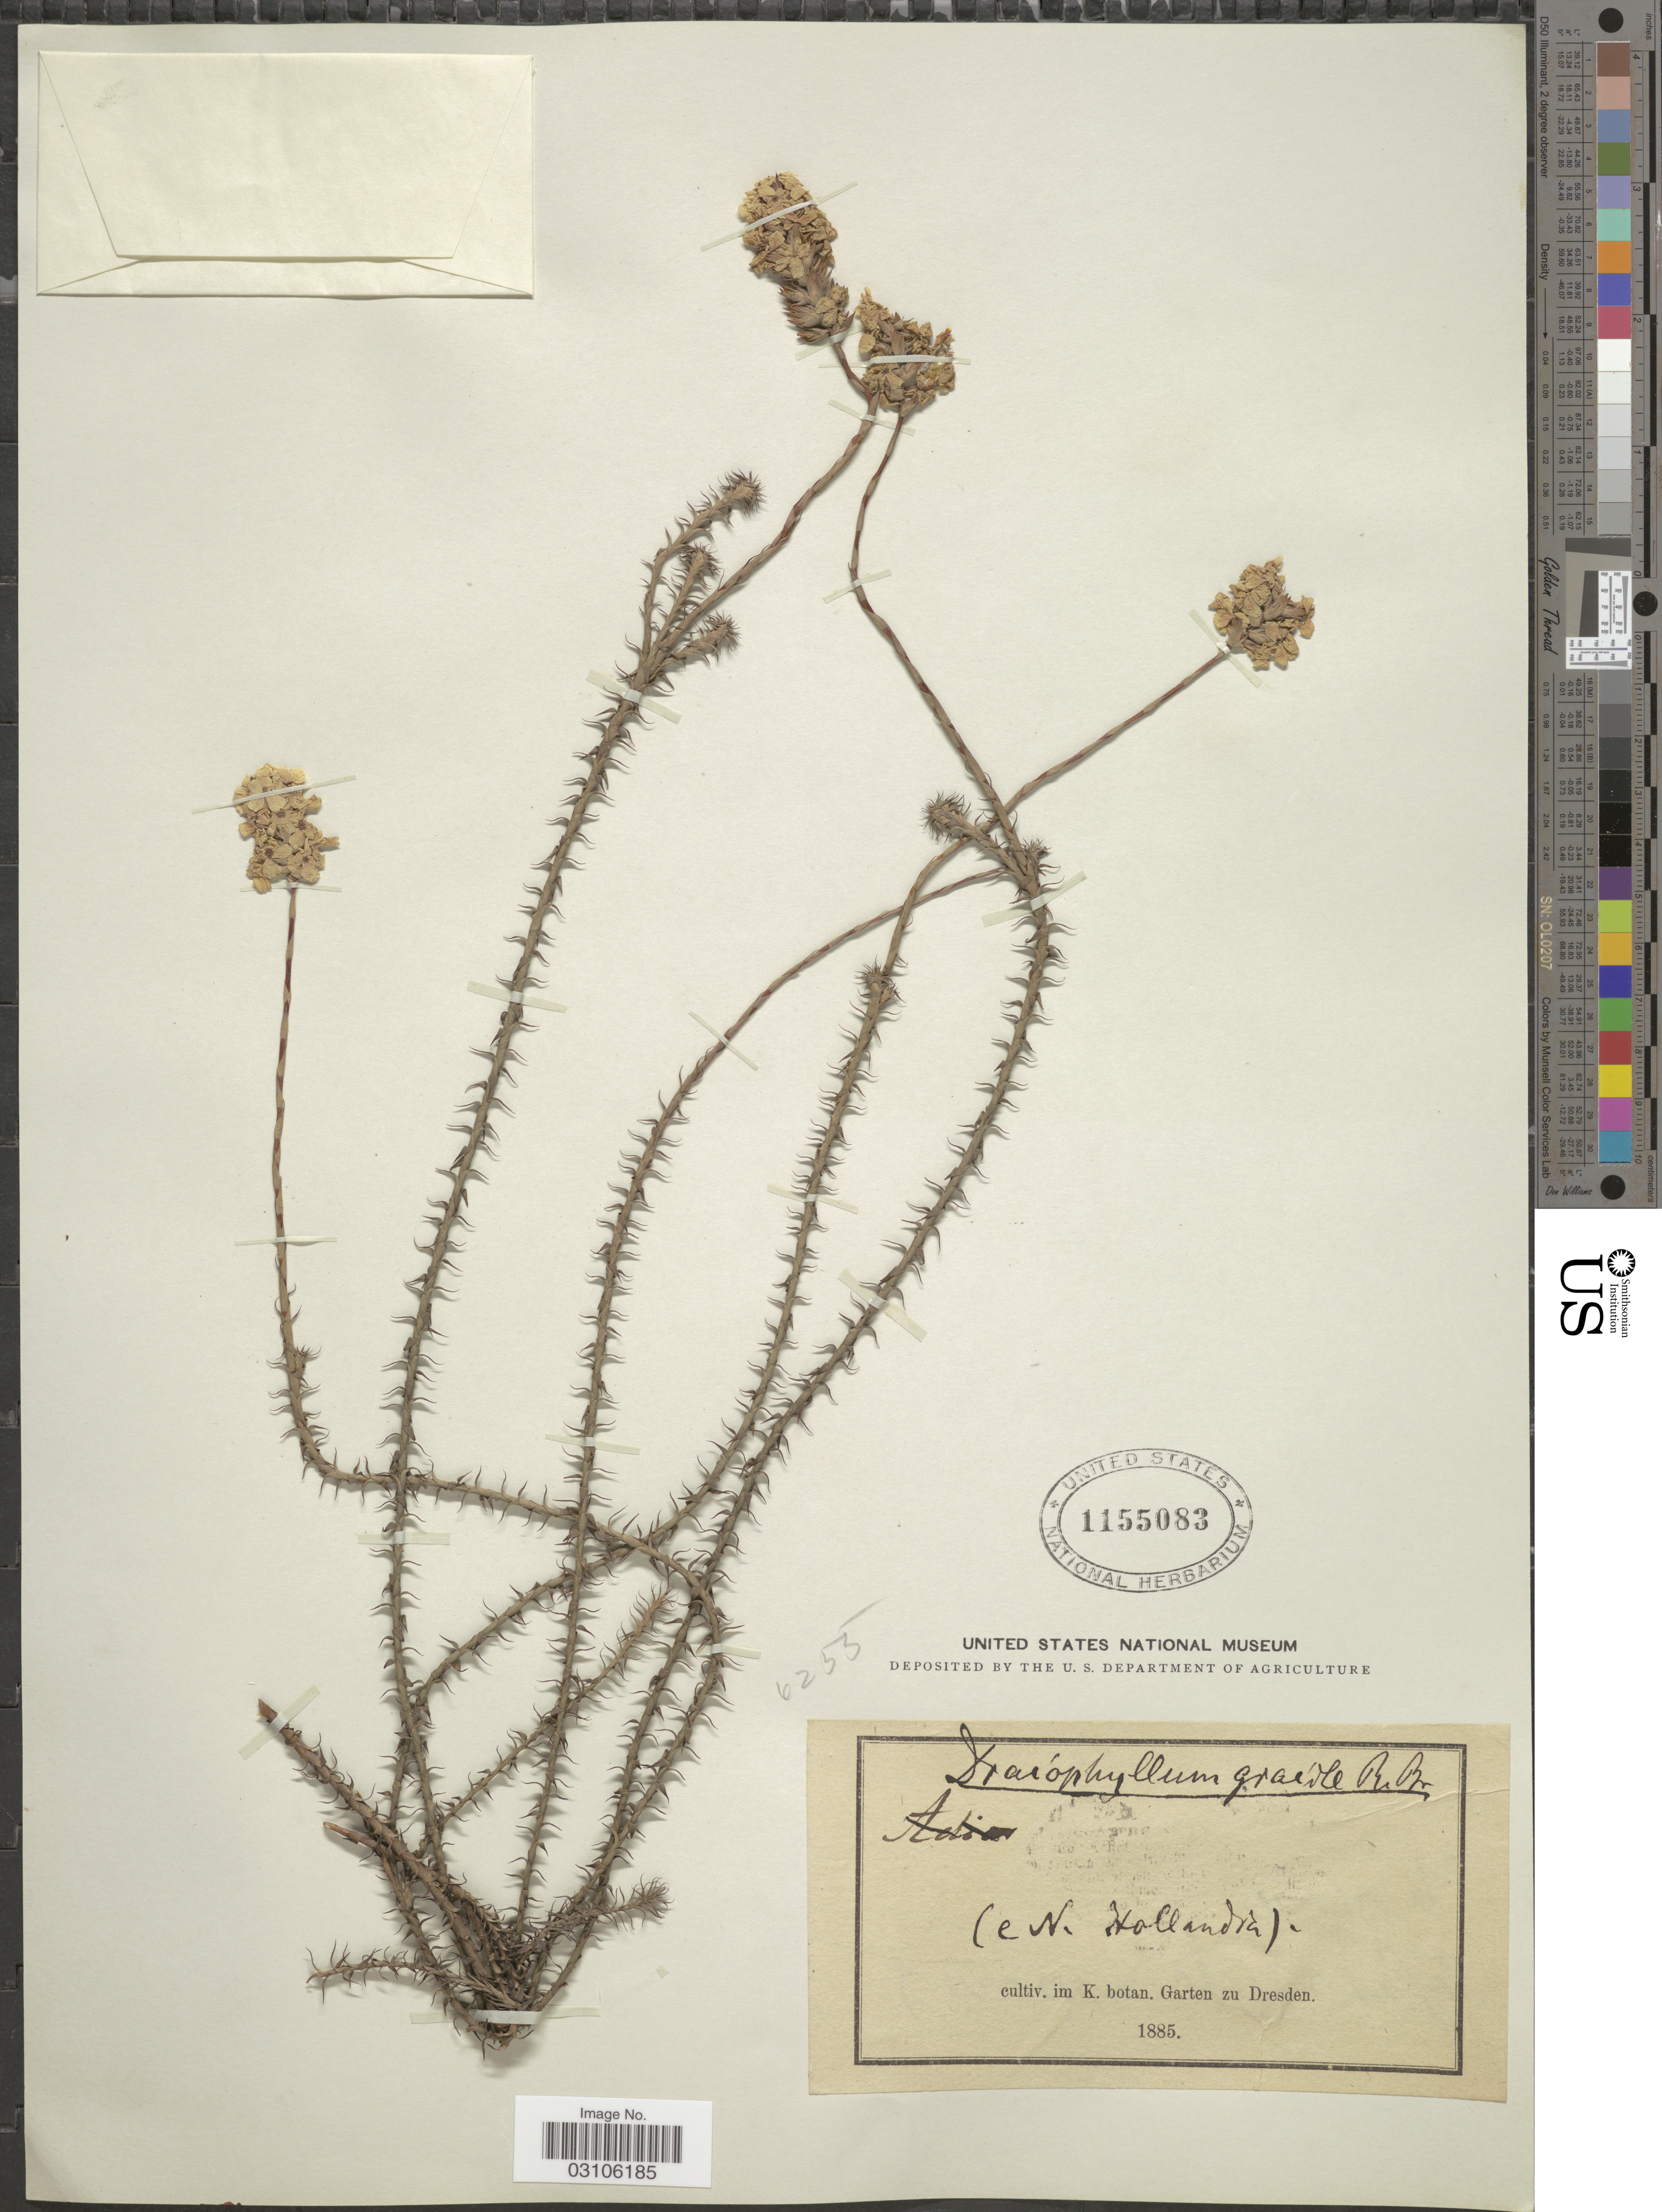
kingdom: Plantae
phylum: Tracheophyta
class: Magnoliopsida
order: Ericales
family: Ericaceae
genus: Sphenotoma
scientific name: Sphenotoma gracile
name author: Sweet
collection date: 1885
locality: Im K. botan. Garten zu Dresden. (e N. Hollandia).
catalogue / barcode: US 1155083